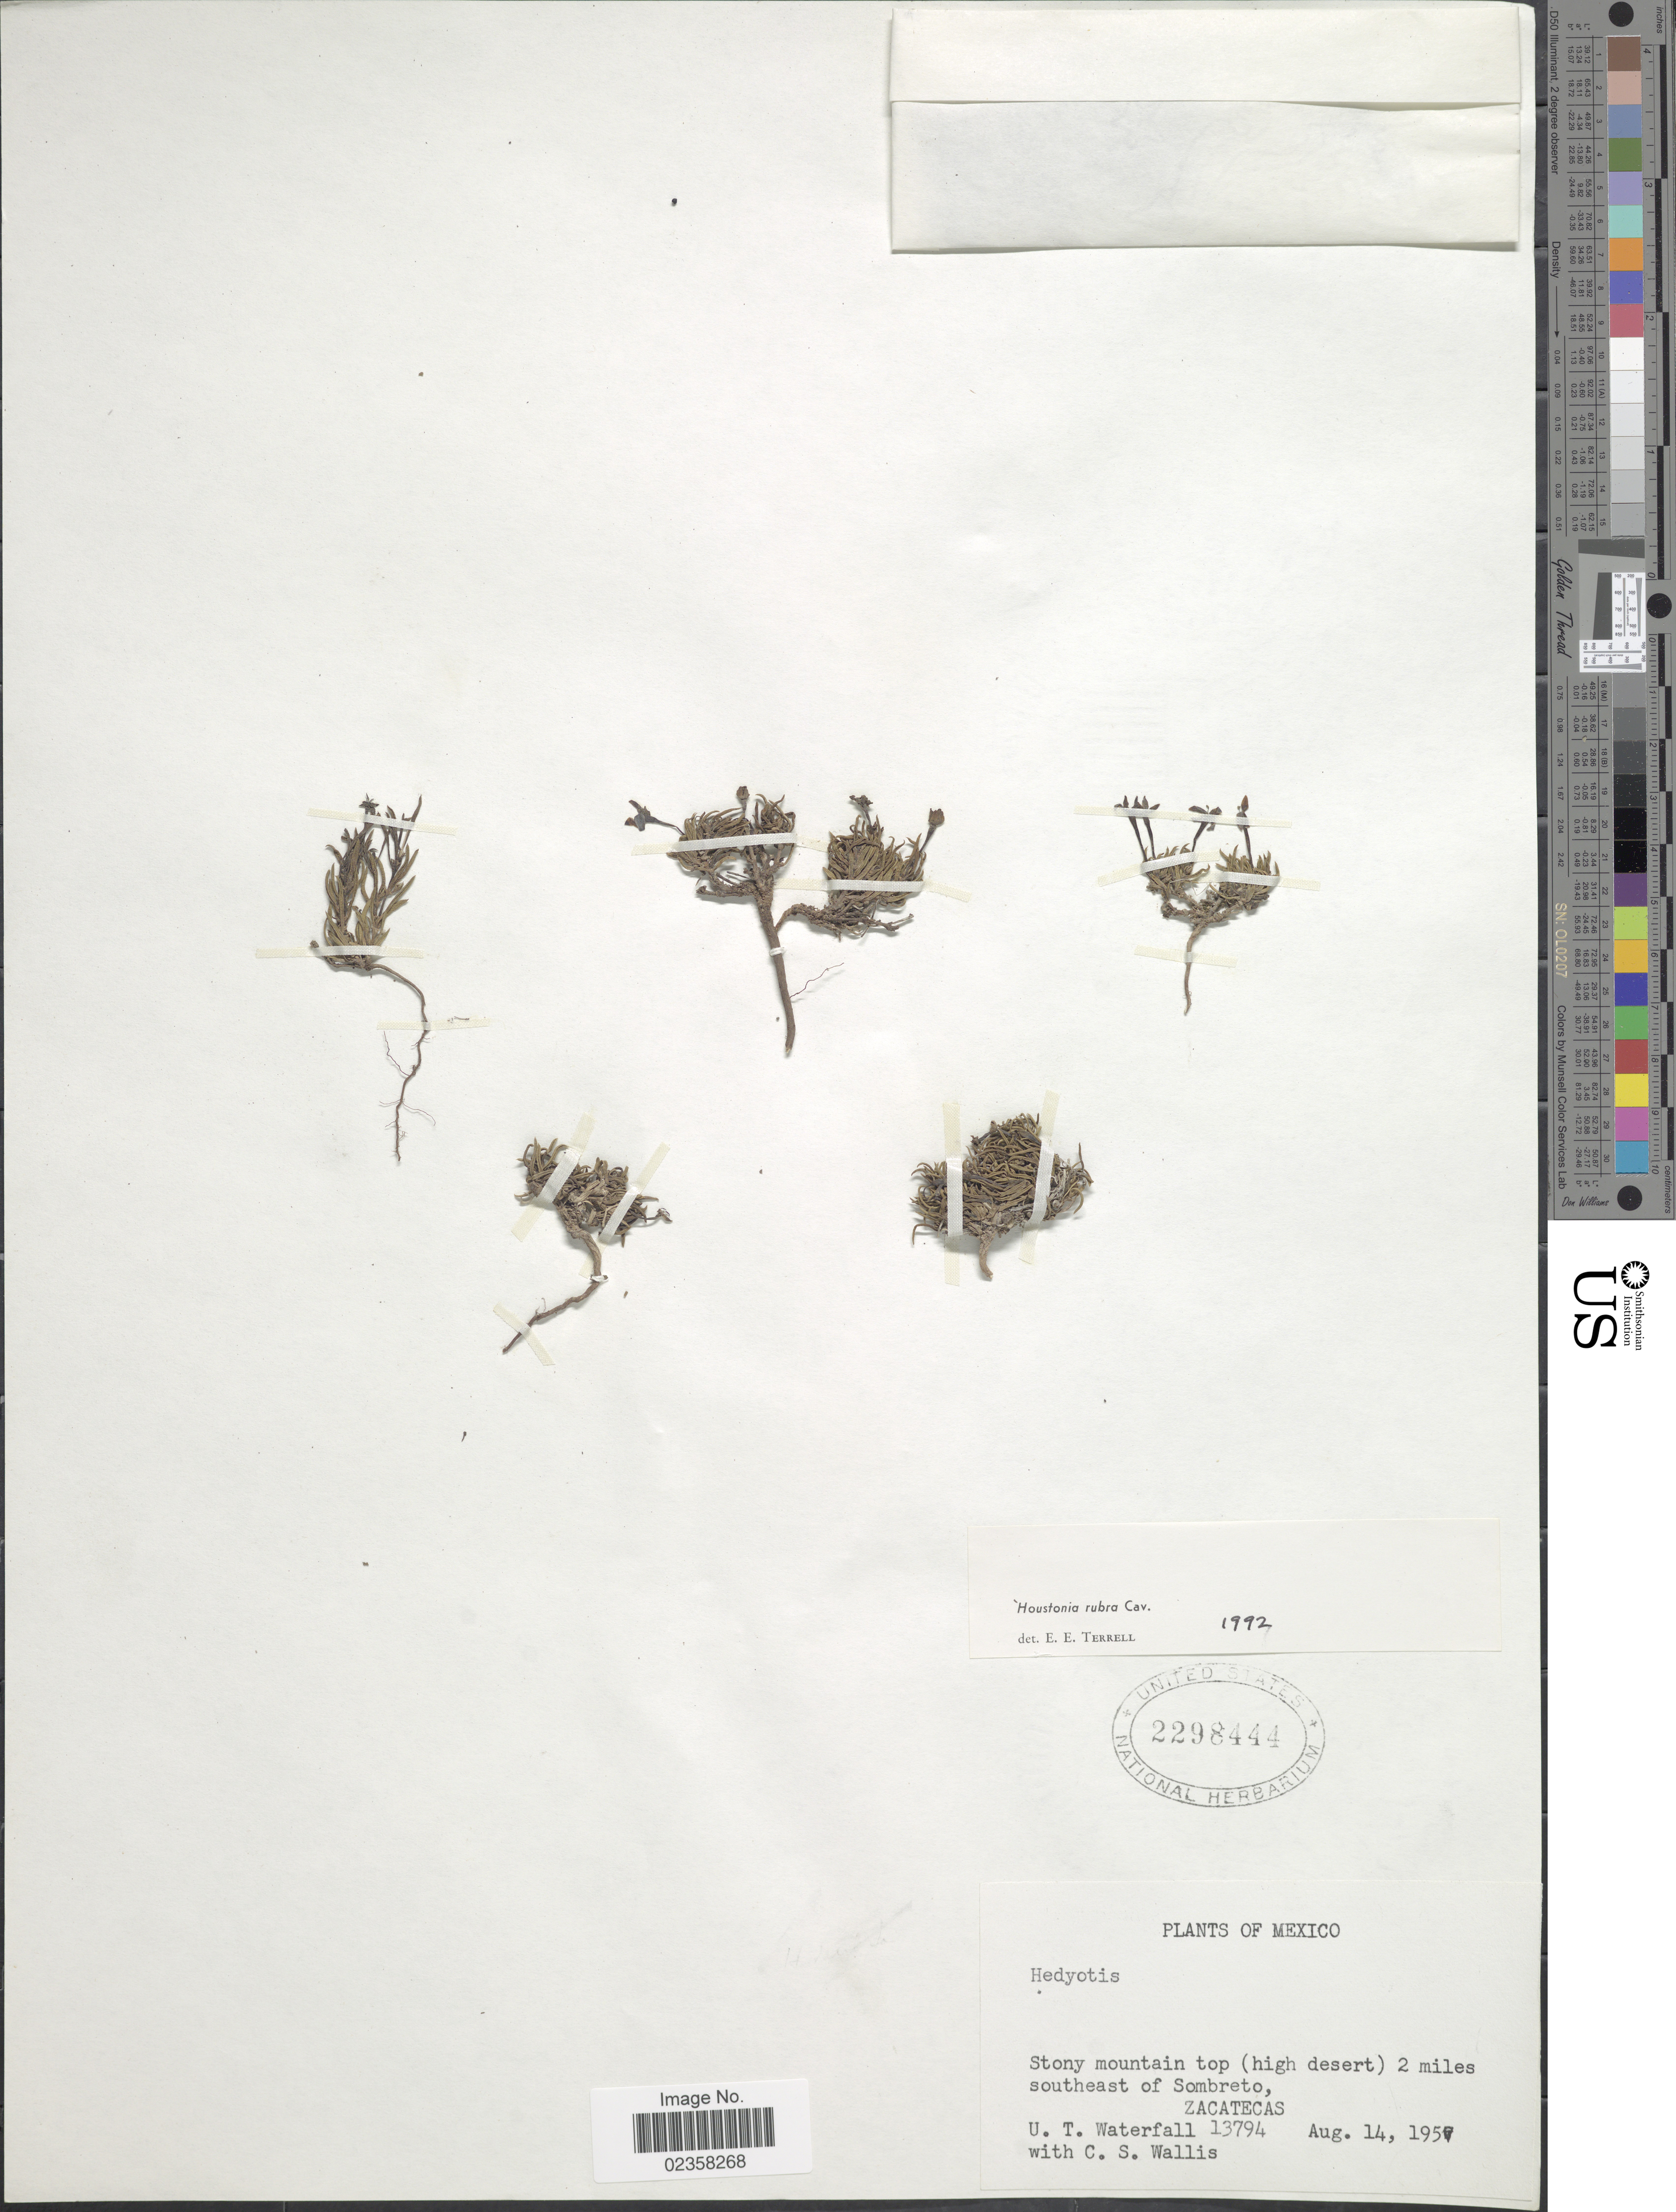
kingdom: Plantae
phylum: Tracheophyta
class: Magnoliopsida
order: Gentianales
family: Rubiaceae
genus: Houstonia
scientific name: Houstonia rubra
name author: Cav.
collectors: U. T. Waterfall & C. S. Wallis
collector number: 13794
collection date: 1957-08-14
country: Mexico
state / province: Zacatecas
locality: Stony mountain top (high desert) 2 miles southeast of Sombreto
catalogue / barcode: US 2298444